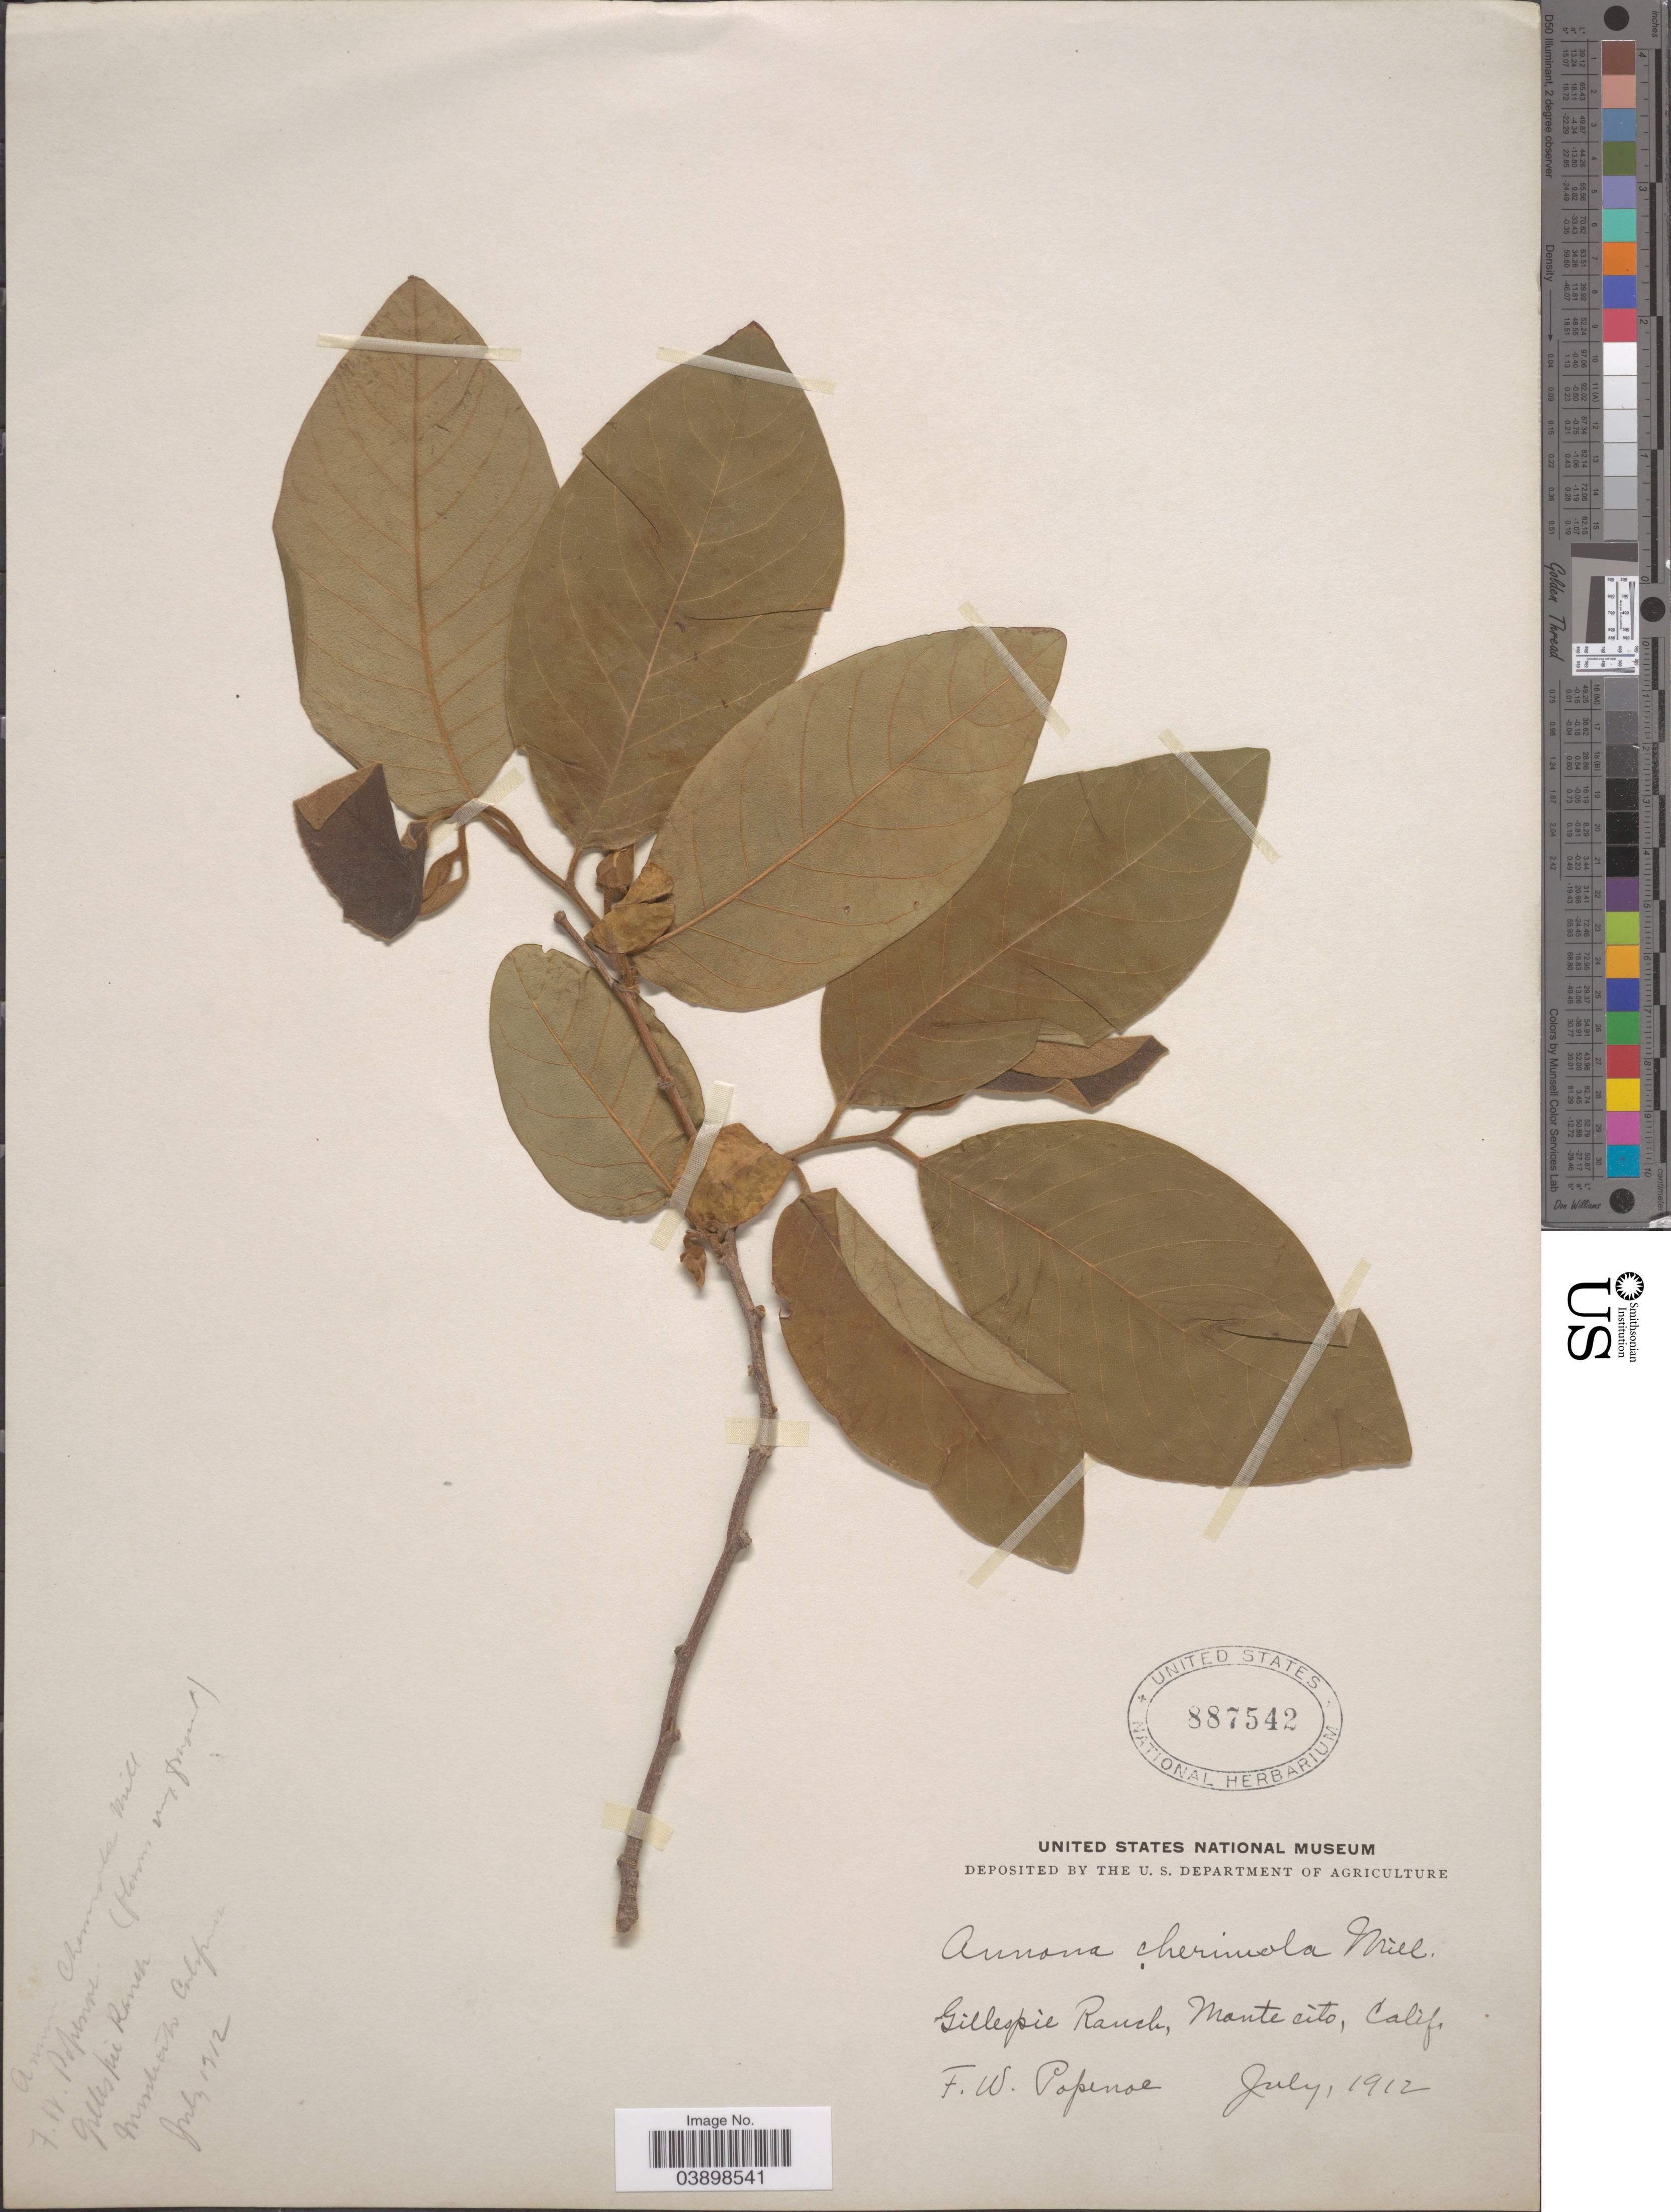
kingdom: Plantae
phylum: Tracheophyta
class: Magnoliopsida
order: Magnoliales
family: Annonaceae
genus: Annona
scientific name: Annona cherimola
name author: Mill.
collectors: F. W. Popenoe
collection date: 1912-07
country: United States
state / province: California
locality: Gillespie Ranch, Montecito.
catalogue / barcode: US 887542